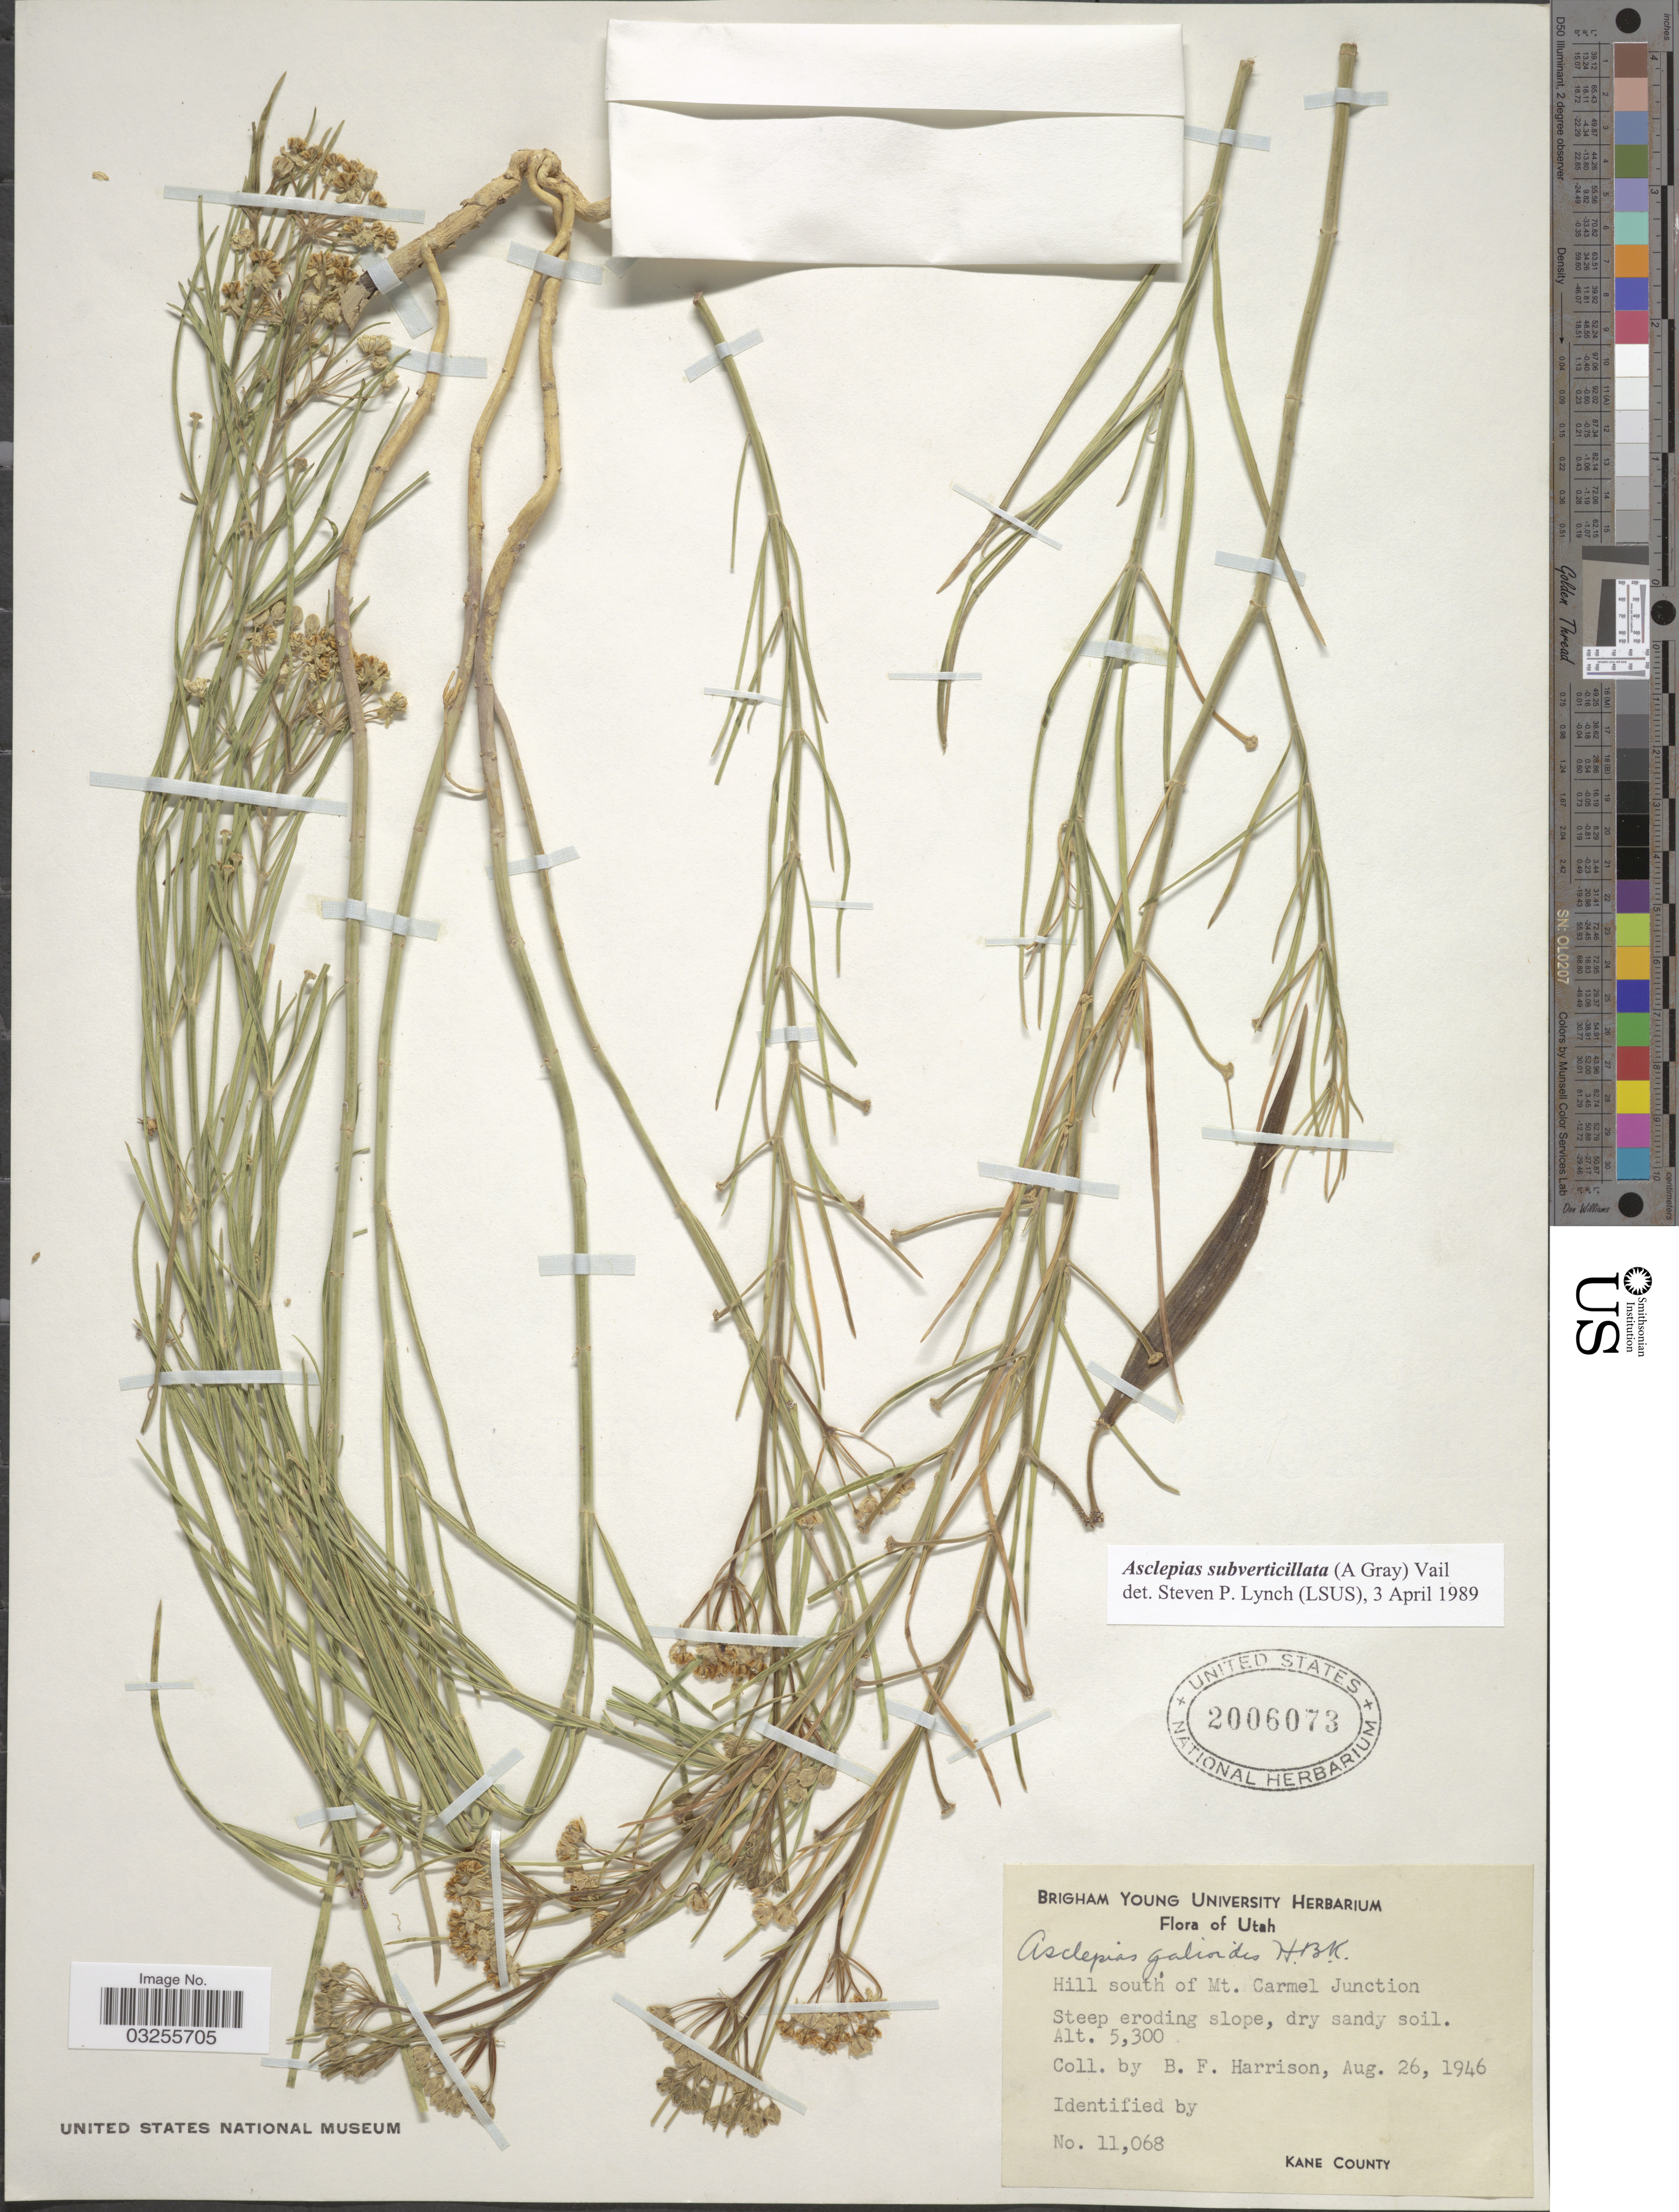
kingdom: Plantae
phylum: Tracheophyta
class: Magnoliopsida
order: Gentianales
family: Apocynaceae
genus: Asclepias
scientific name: Asclepias subverticillata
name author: (A. Gray) Vail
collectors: B. F. Harrison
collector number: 11068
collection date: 1946-08-26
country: United States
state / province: Utah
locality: Hill south of Mt. Carmel Junction Steep eroding slope, dry sandy soil. Kane County.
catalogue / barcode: US 2006073